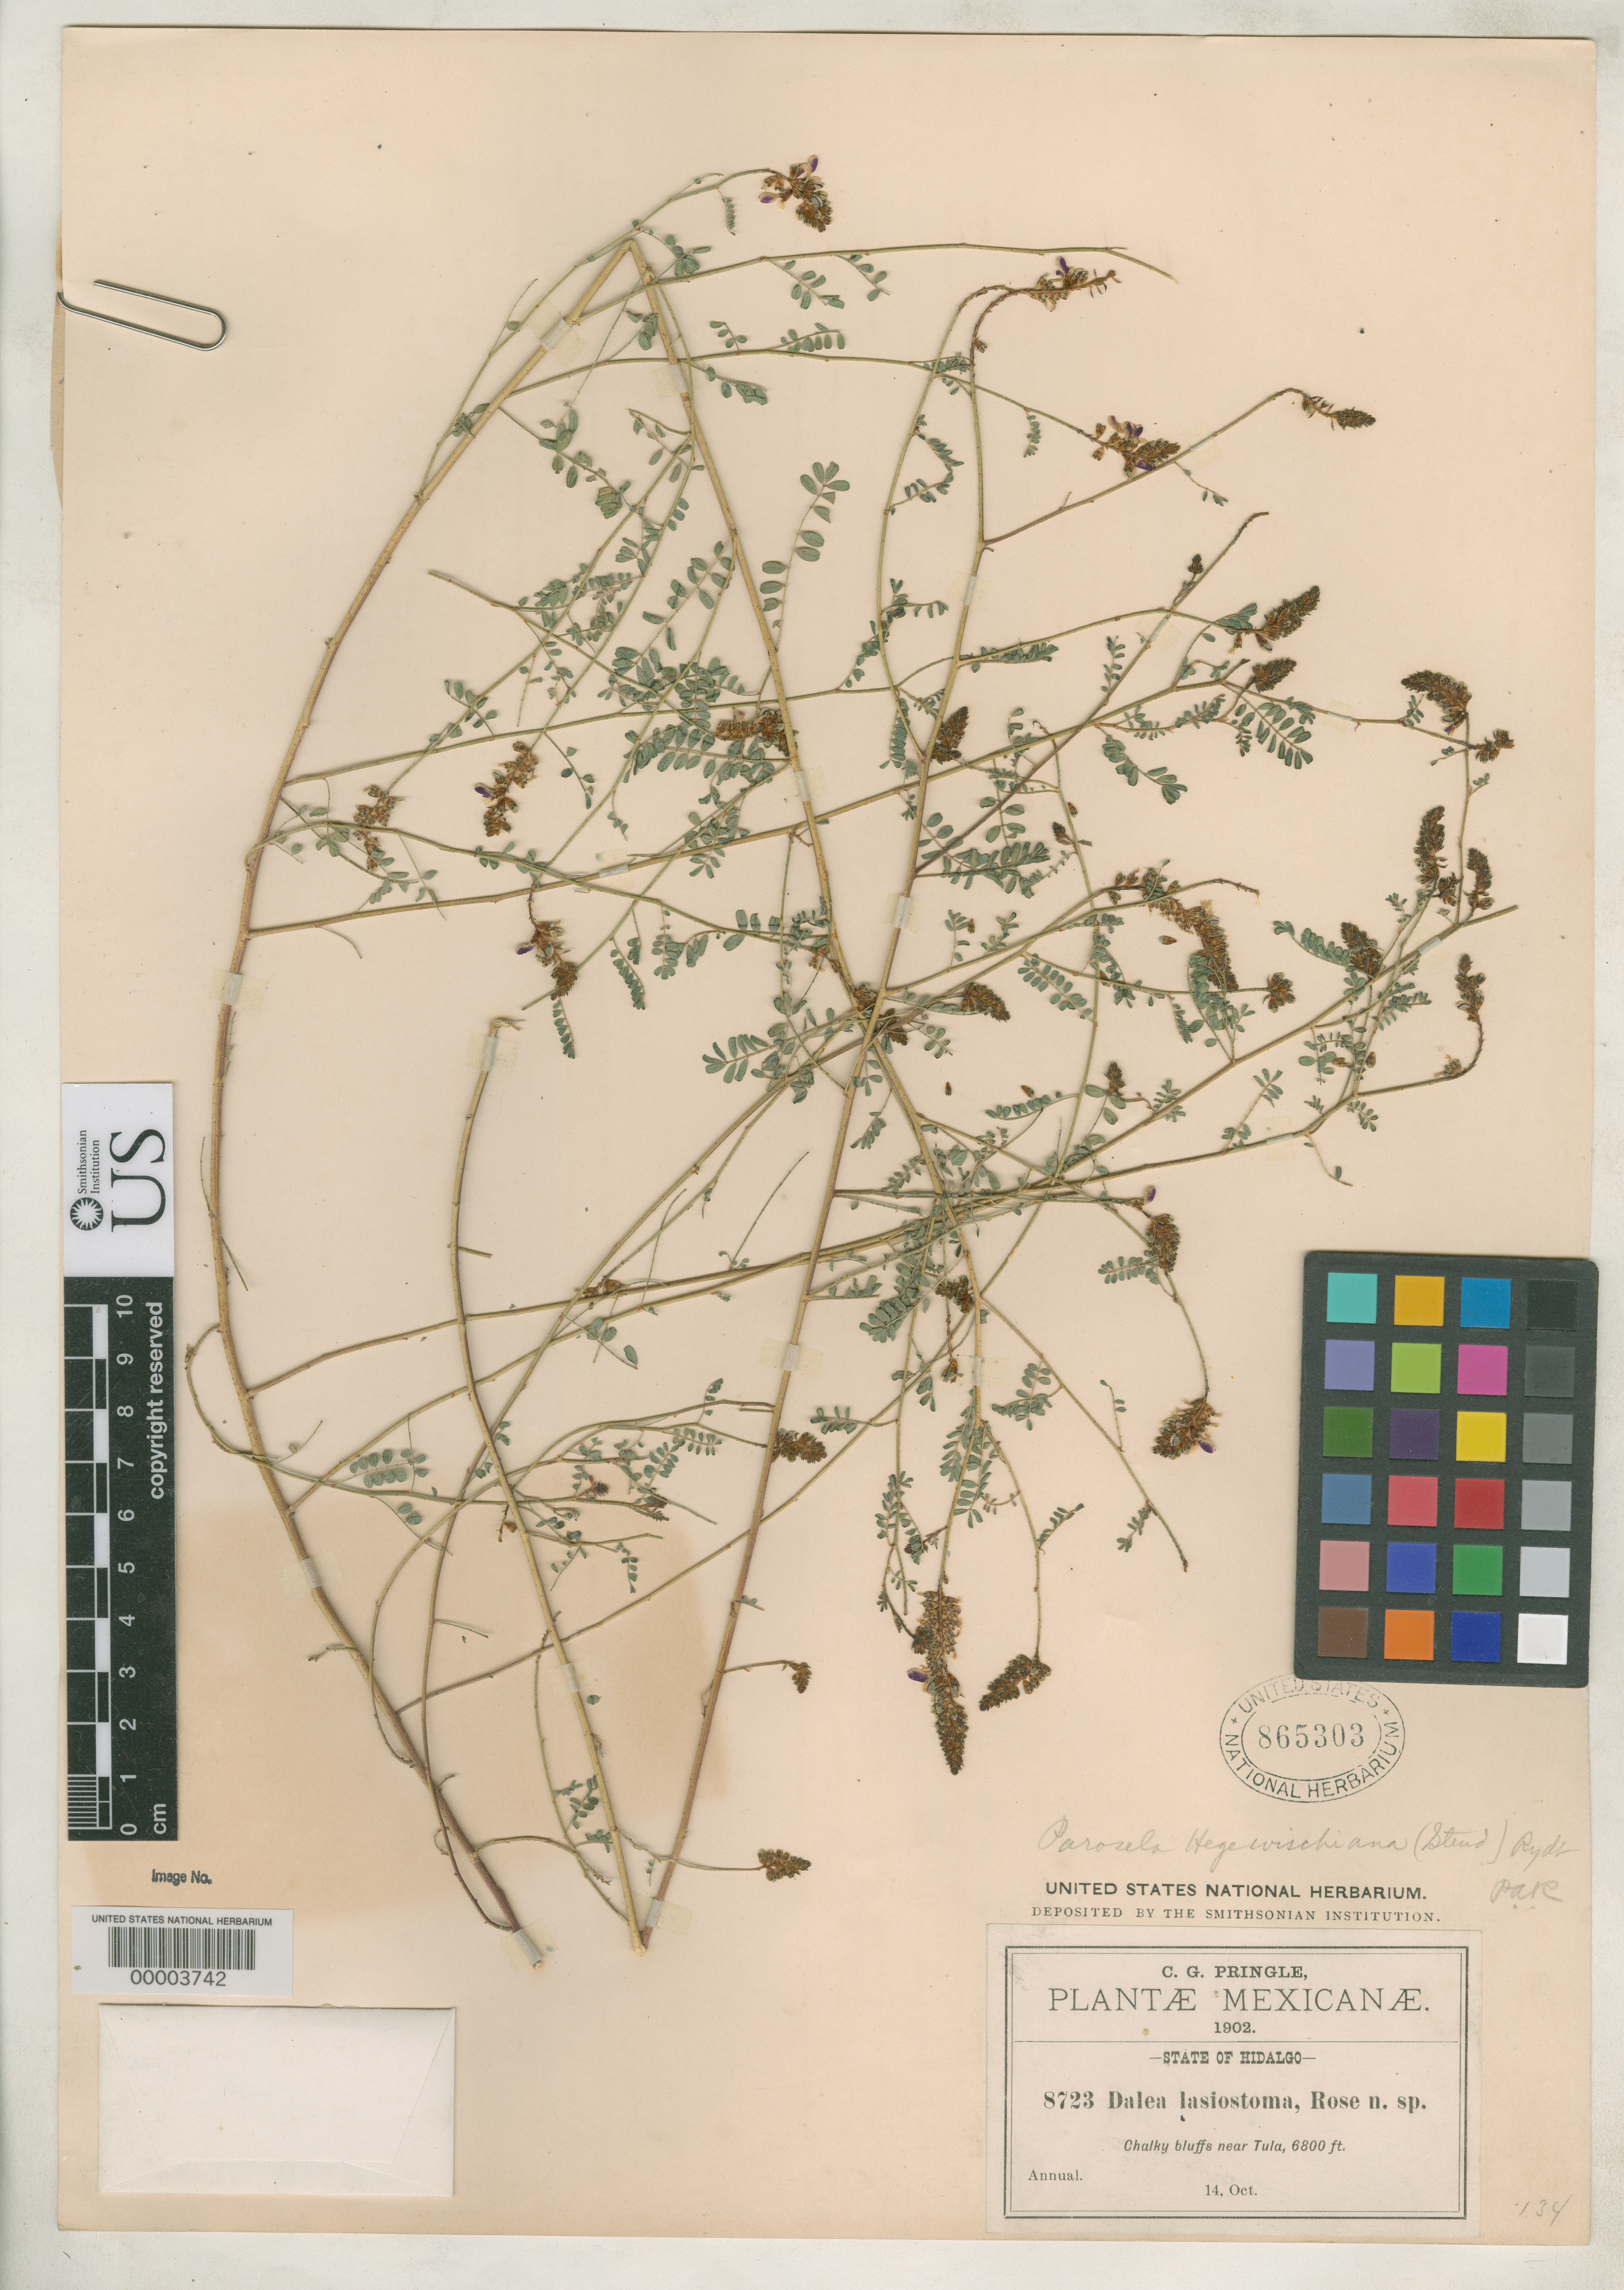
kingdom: Plantae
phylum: Tracheophyta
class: Magnoliopsida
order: Fabales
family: Fabaceae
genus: Parosela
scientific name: Parosela lasiostoma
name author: Rose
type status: Holotype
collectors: C. G. Pringle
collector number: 8723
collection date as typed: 14 Oct 1902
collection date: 1902-10-14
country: Mexico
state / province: Hidalgo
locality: Near Tula.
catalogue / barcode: US 865303